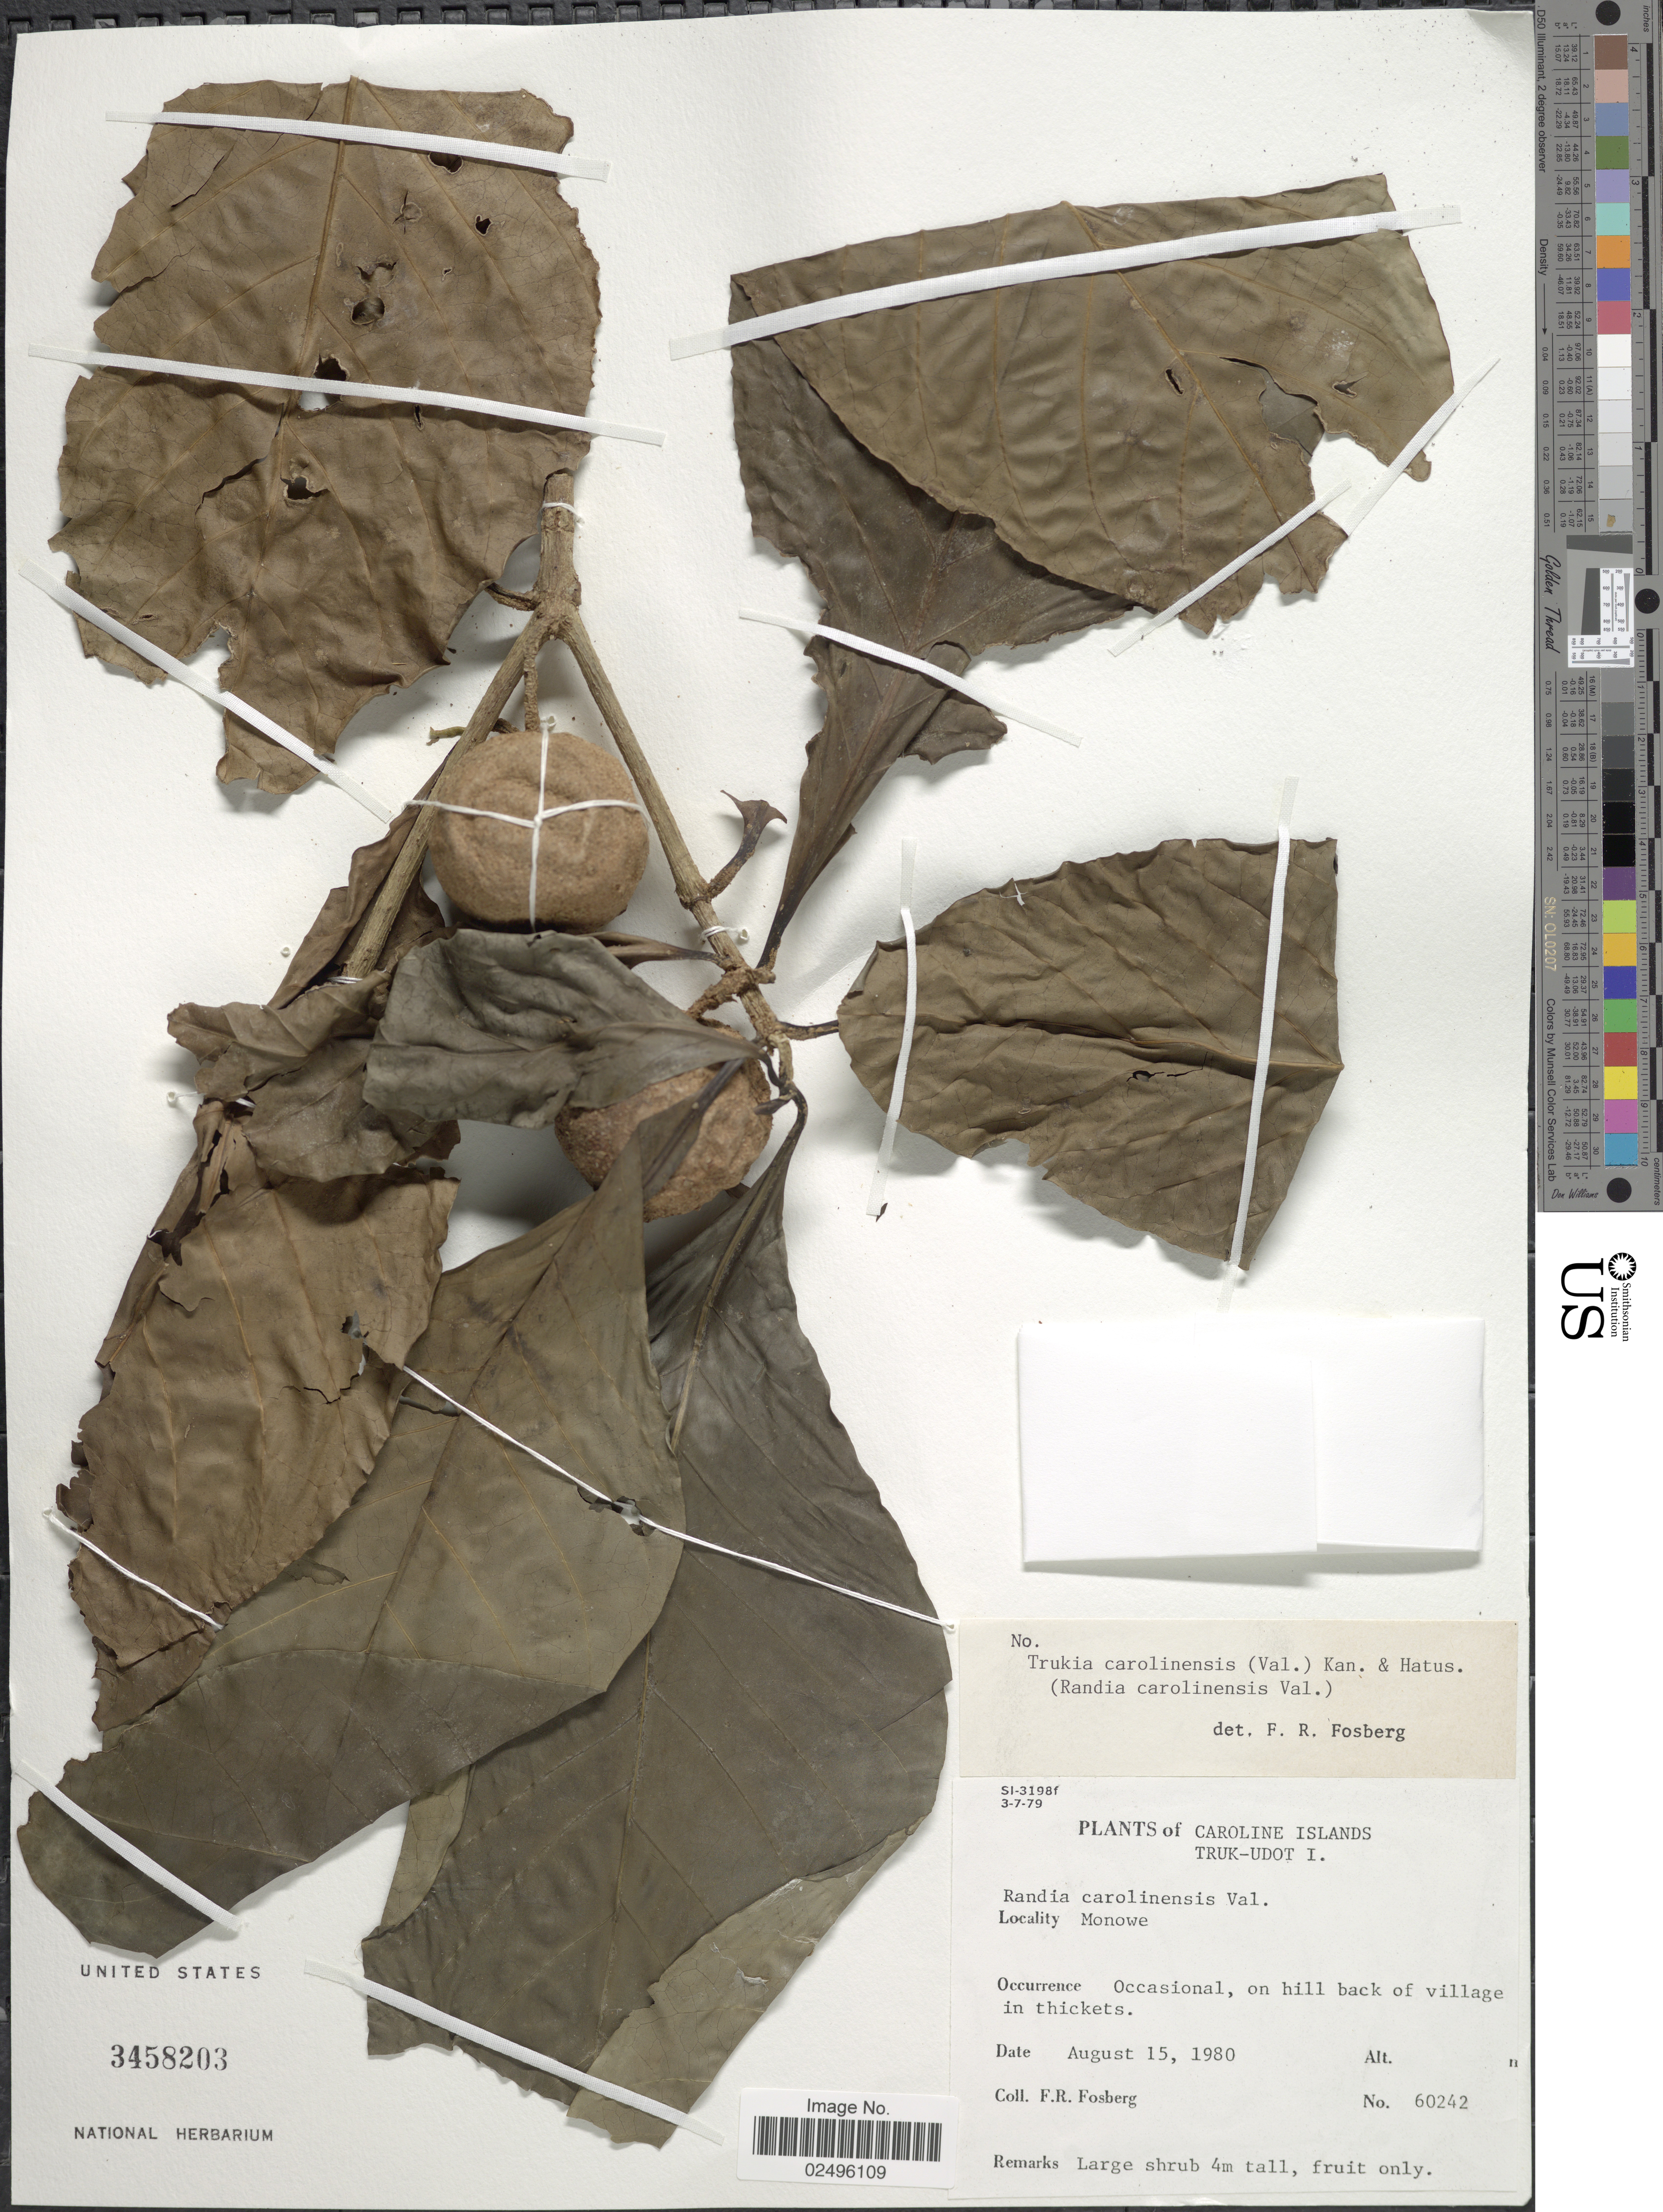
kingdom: Plantae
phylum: Tracheophyta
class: Magnoliopsida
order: Gentianales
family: Rubiaceae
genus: Trukia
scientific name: Trukia carolinensis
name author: (Valeton) Kaneh. & Hatus.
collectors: F. R. Fosberg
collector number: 60242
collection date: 1980-08-15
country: Micronesia, Federated States of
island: Udot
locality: Caroline Islands, Truk-Udot I., Monowe, Occasional, on hill back of village in thickets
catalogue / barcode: US 3458203